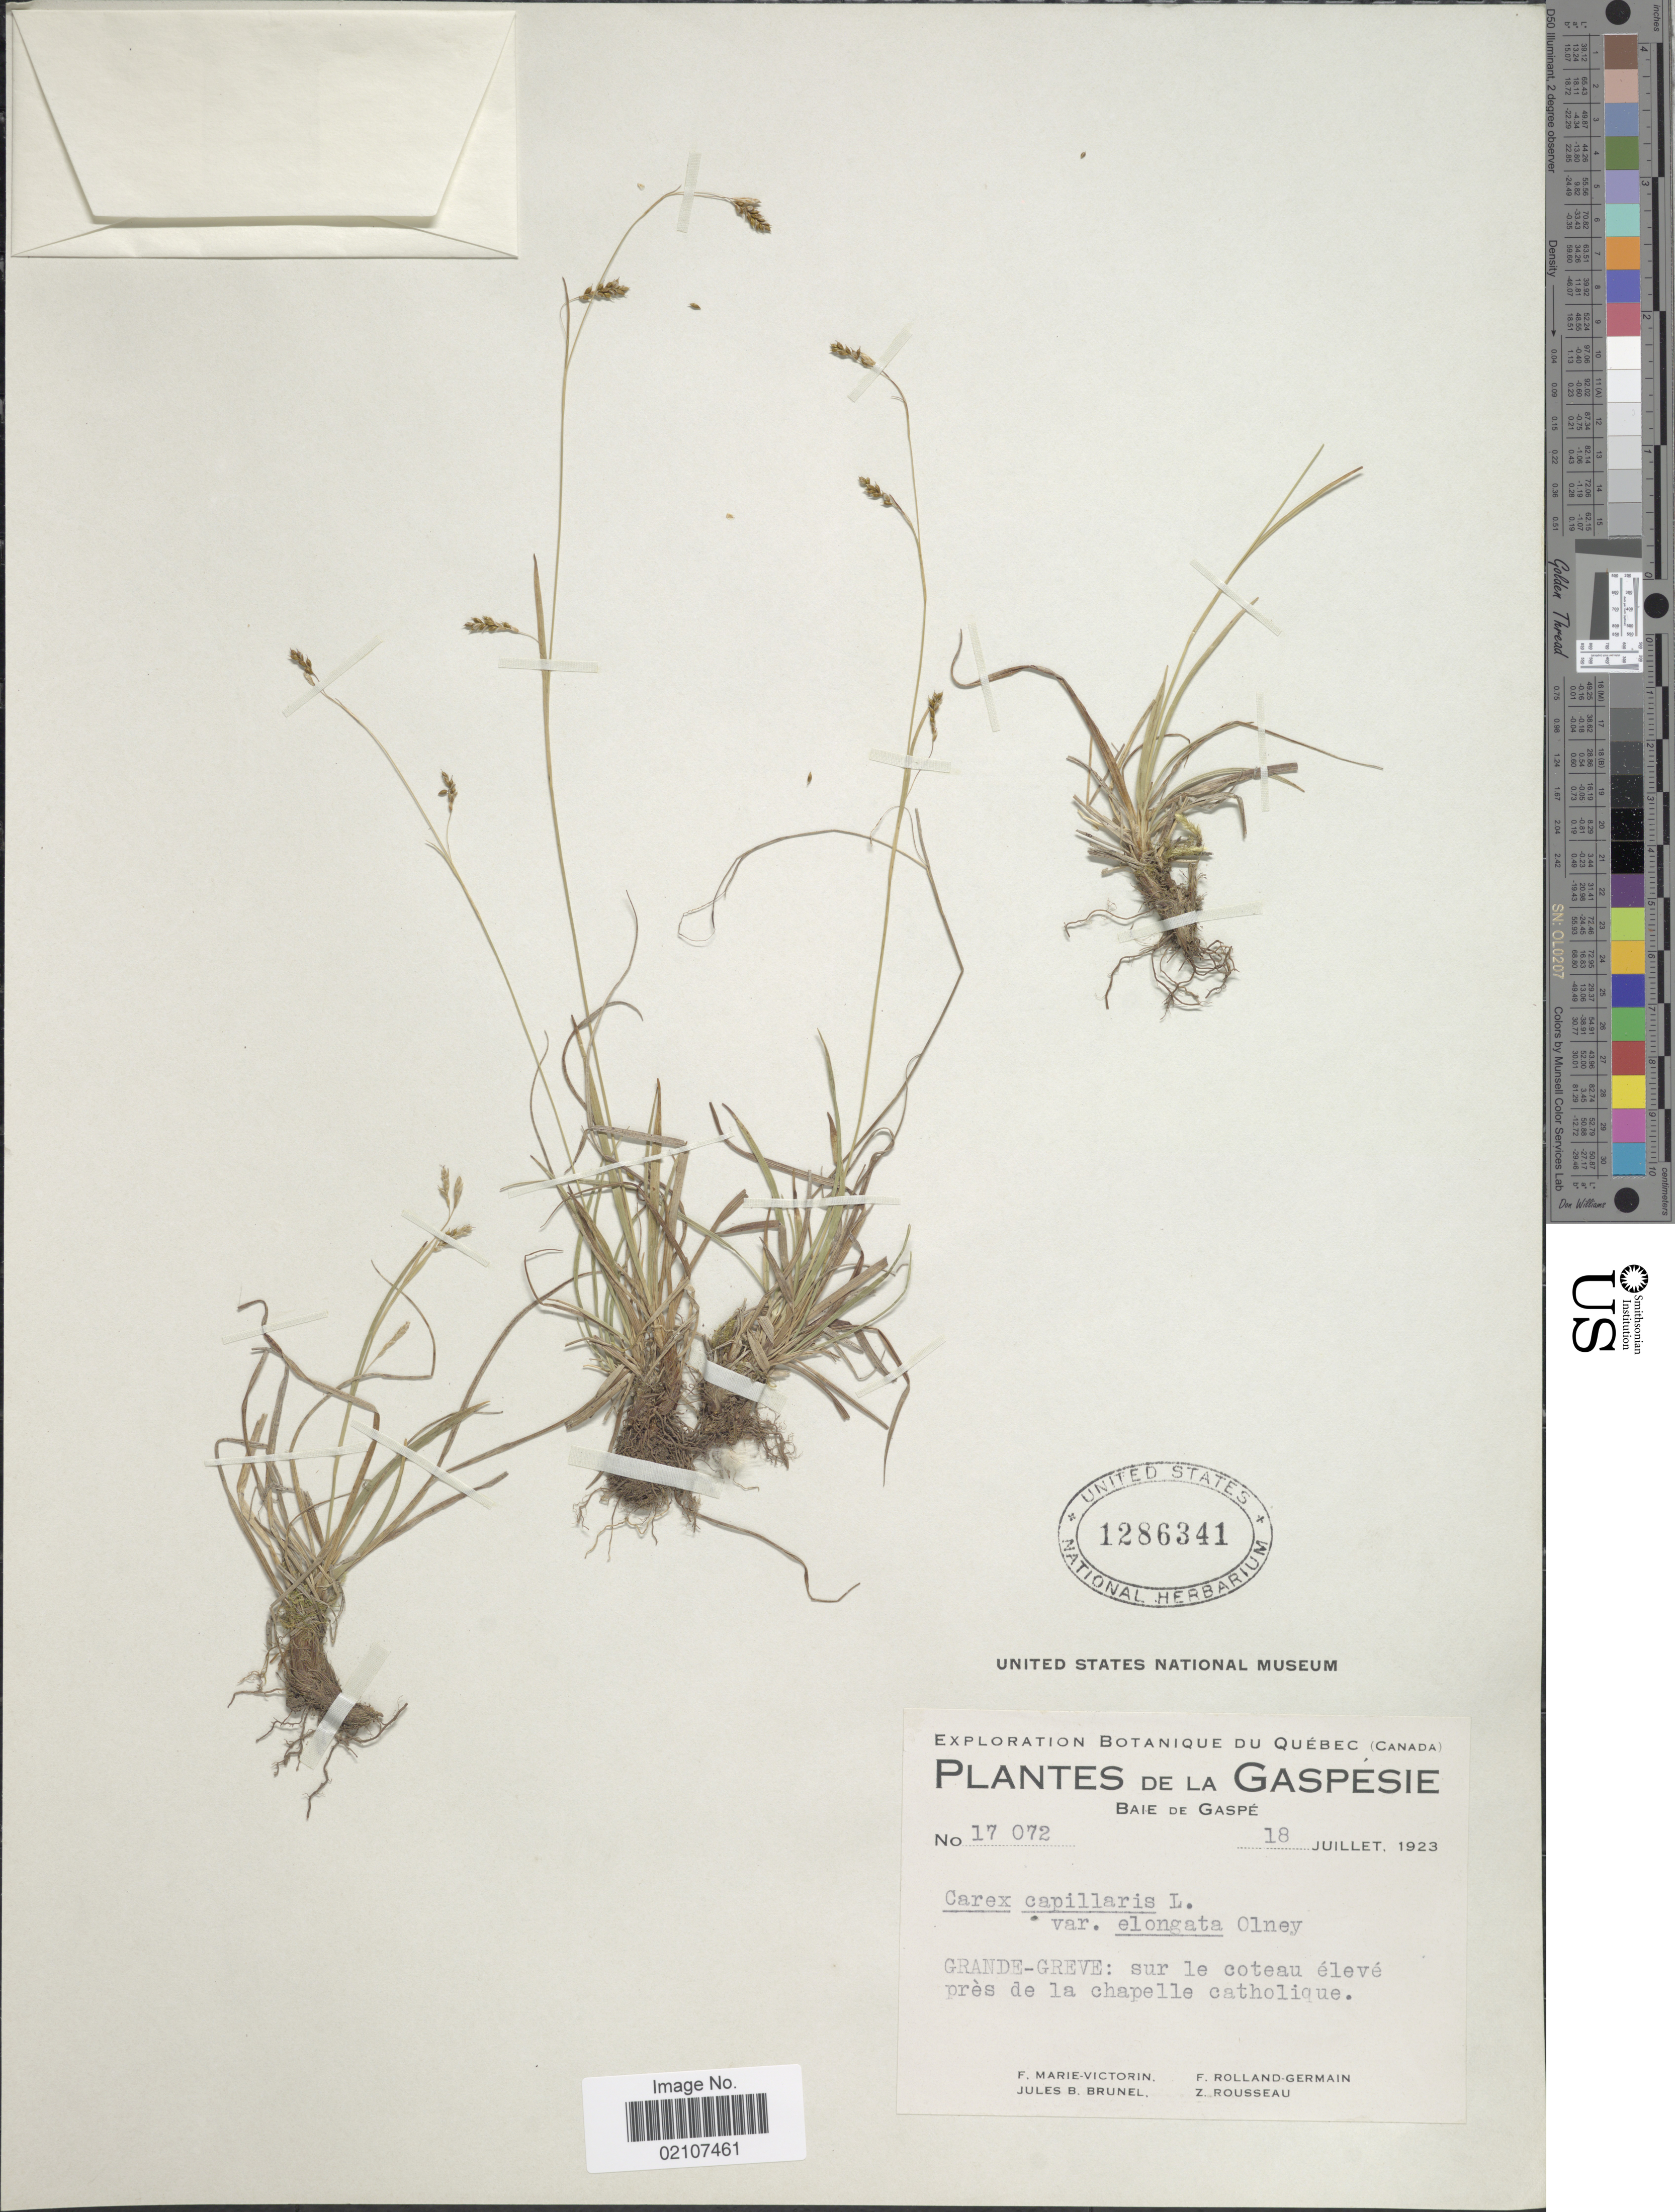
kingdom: Plantae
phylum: Tracheophyta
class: Liliopsida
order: Poales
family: Cyperaceae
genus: Carex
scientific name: Carex capillaris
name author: L.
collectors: F. Marie-Victorin, J. Brunel, Rolland-Germain & Z. Rousseau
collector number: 17072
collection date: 1923-07-18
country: Canada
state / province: Quebec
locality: De La Gaspésie, baie de Gaspé, Grande-Greve: sur le coteau élevé près de la chapelle catholique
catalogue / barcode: US 1286341